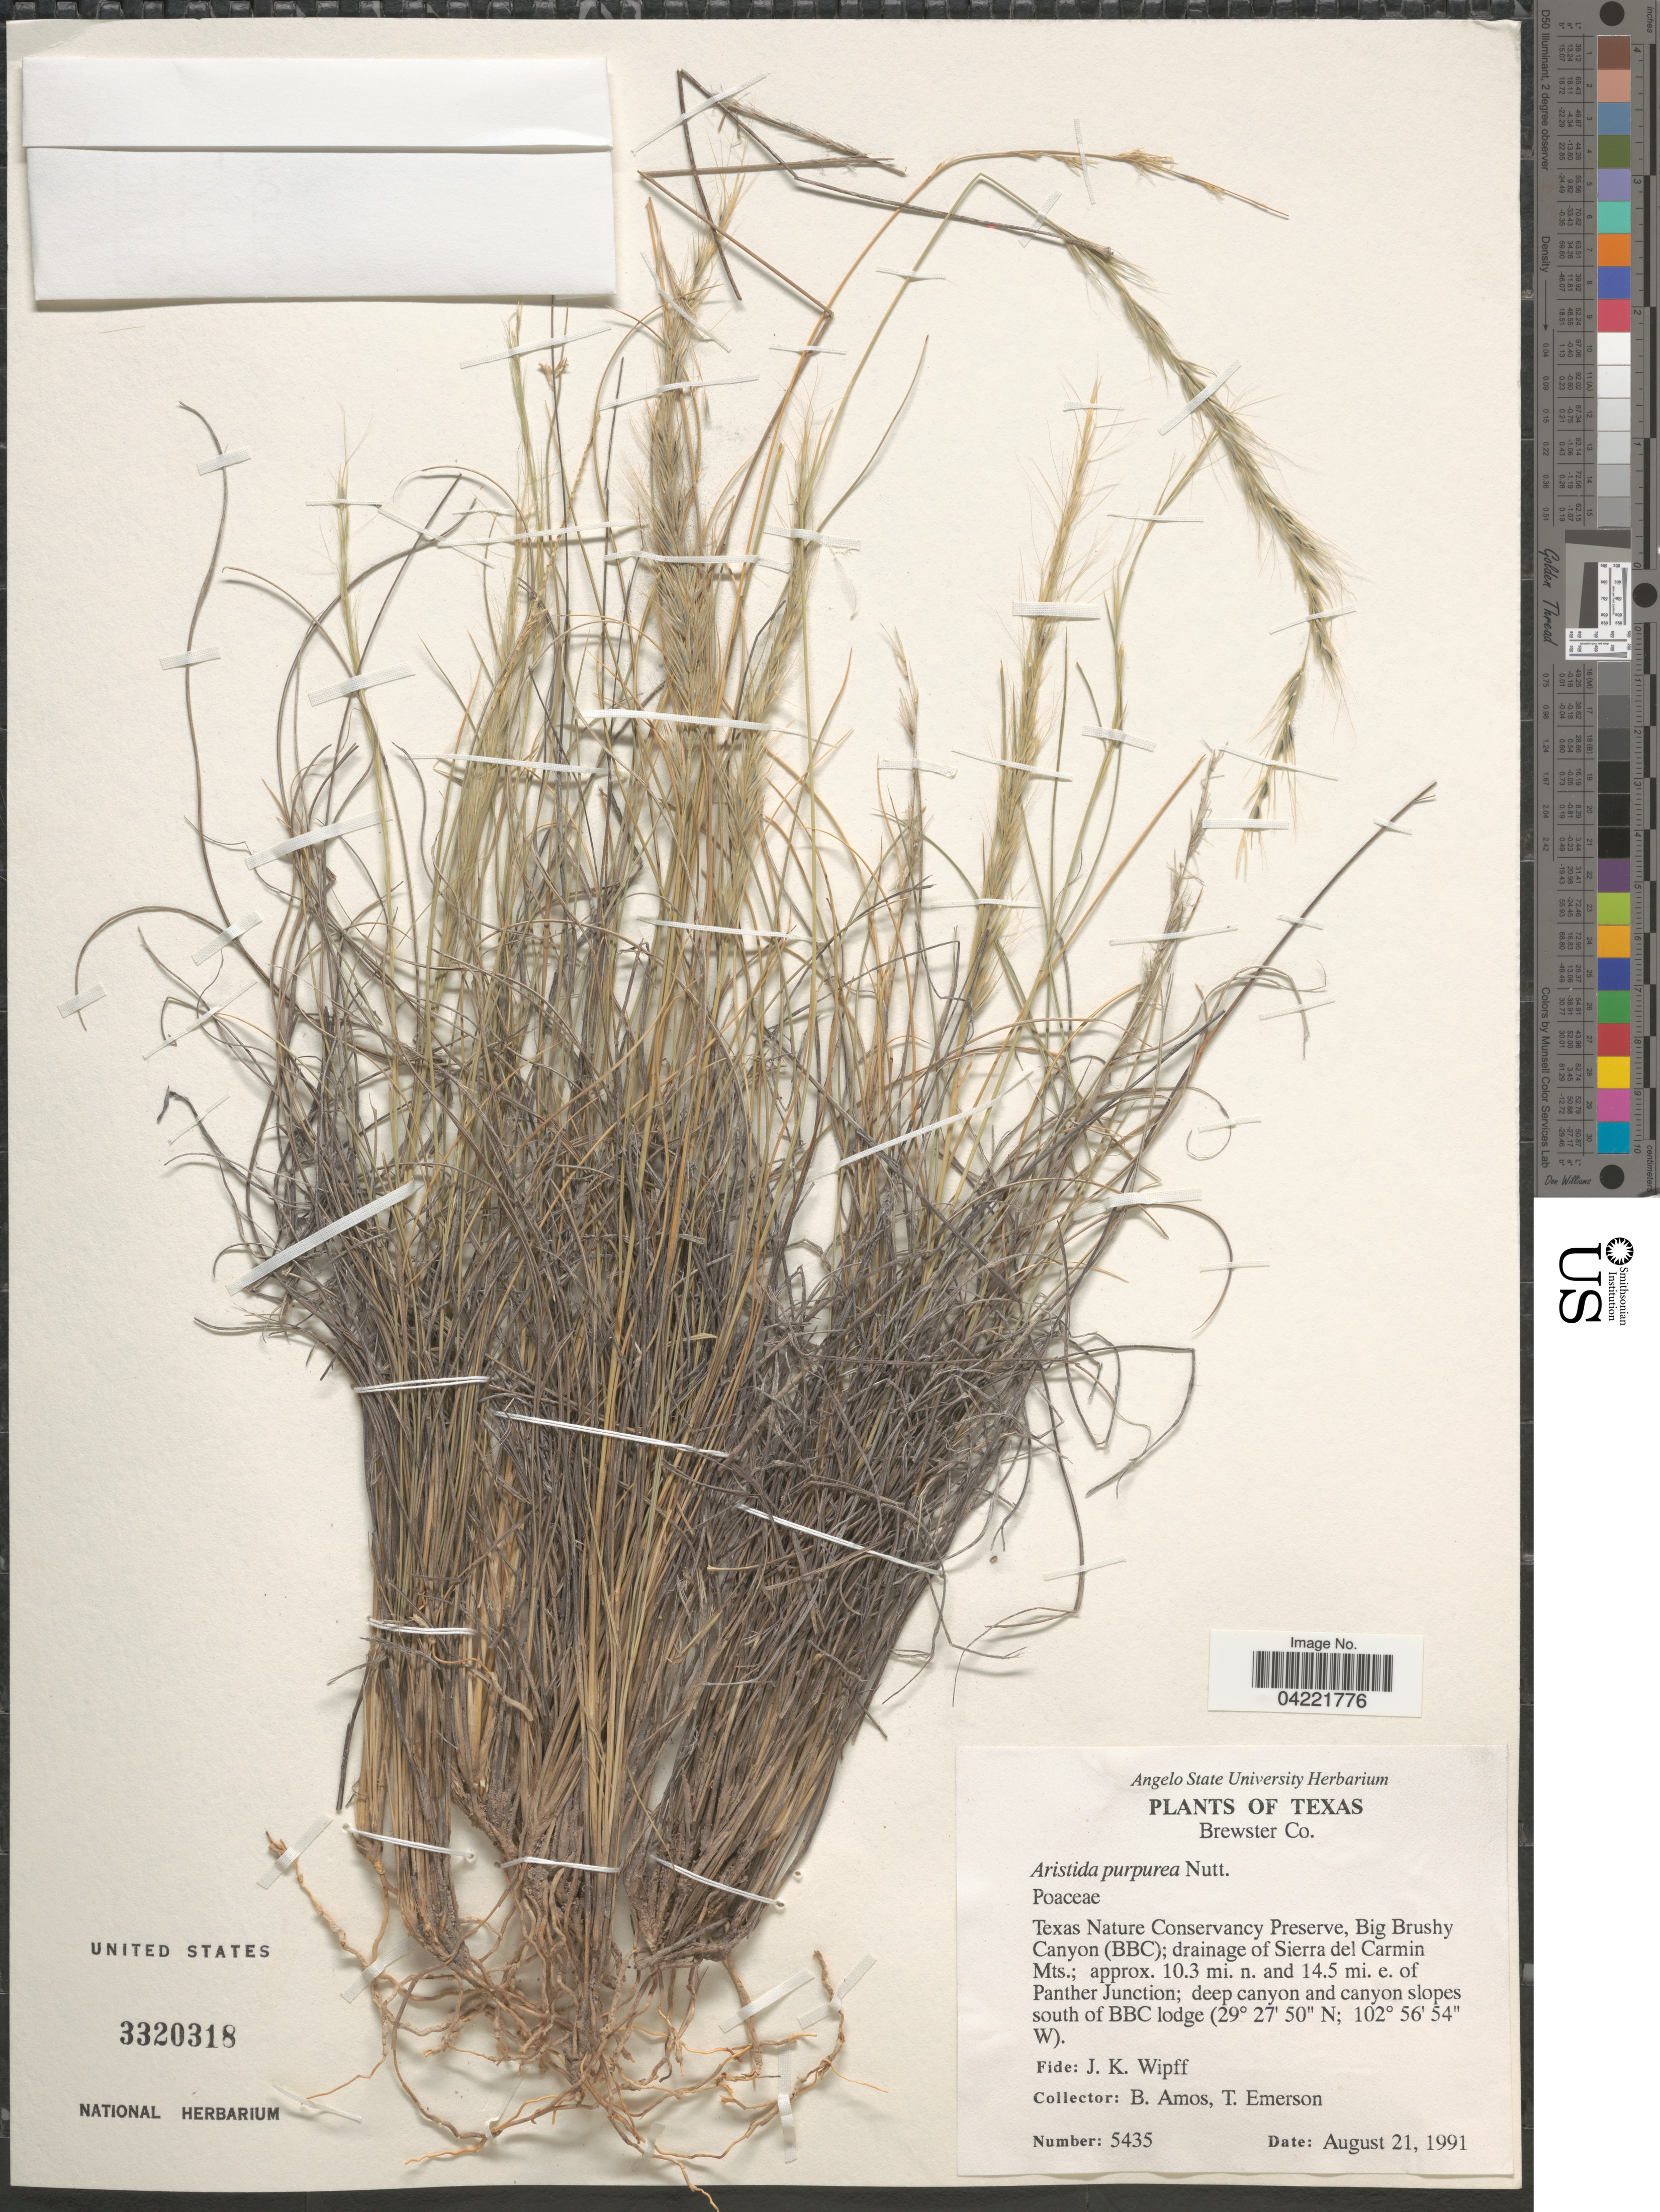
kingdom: Plantae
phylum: Tracheophyta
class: Liliopsida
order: Poales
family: Poaceae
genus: Aristida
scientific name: Aristida purpurea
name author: Nutt.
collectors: B. Amos & T. Emerson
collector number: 5435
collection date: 1991-08-21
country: United States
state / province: Texas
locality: Brewster Co. Texas Nature Conservancy Preserve, Big Brushy Canyon (BBC); drainage of Sierra del Carmin Mts., approx. 10.3 mi. n. and 14.5 mi. e. of Panther Junction; deep canyon and canyon slopes south of BBC lodge.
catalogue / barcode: US 3320318